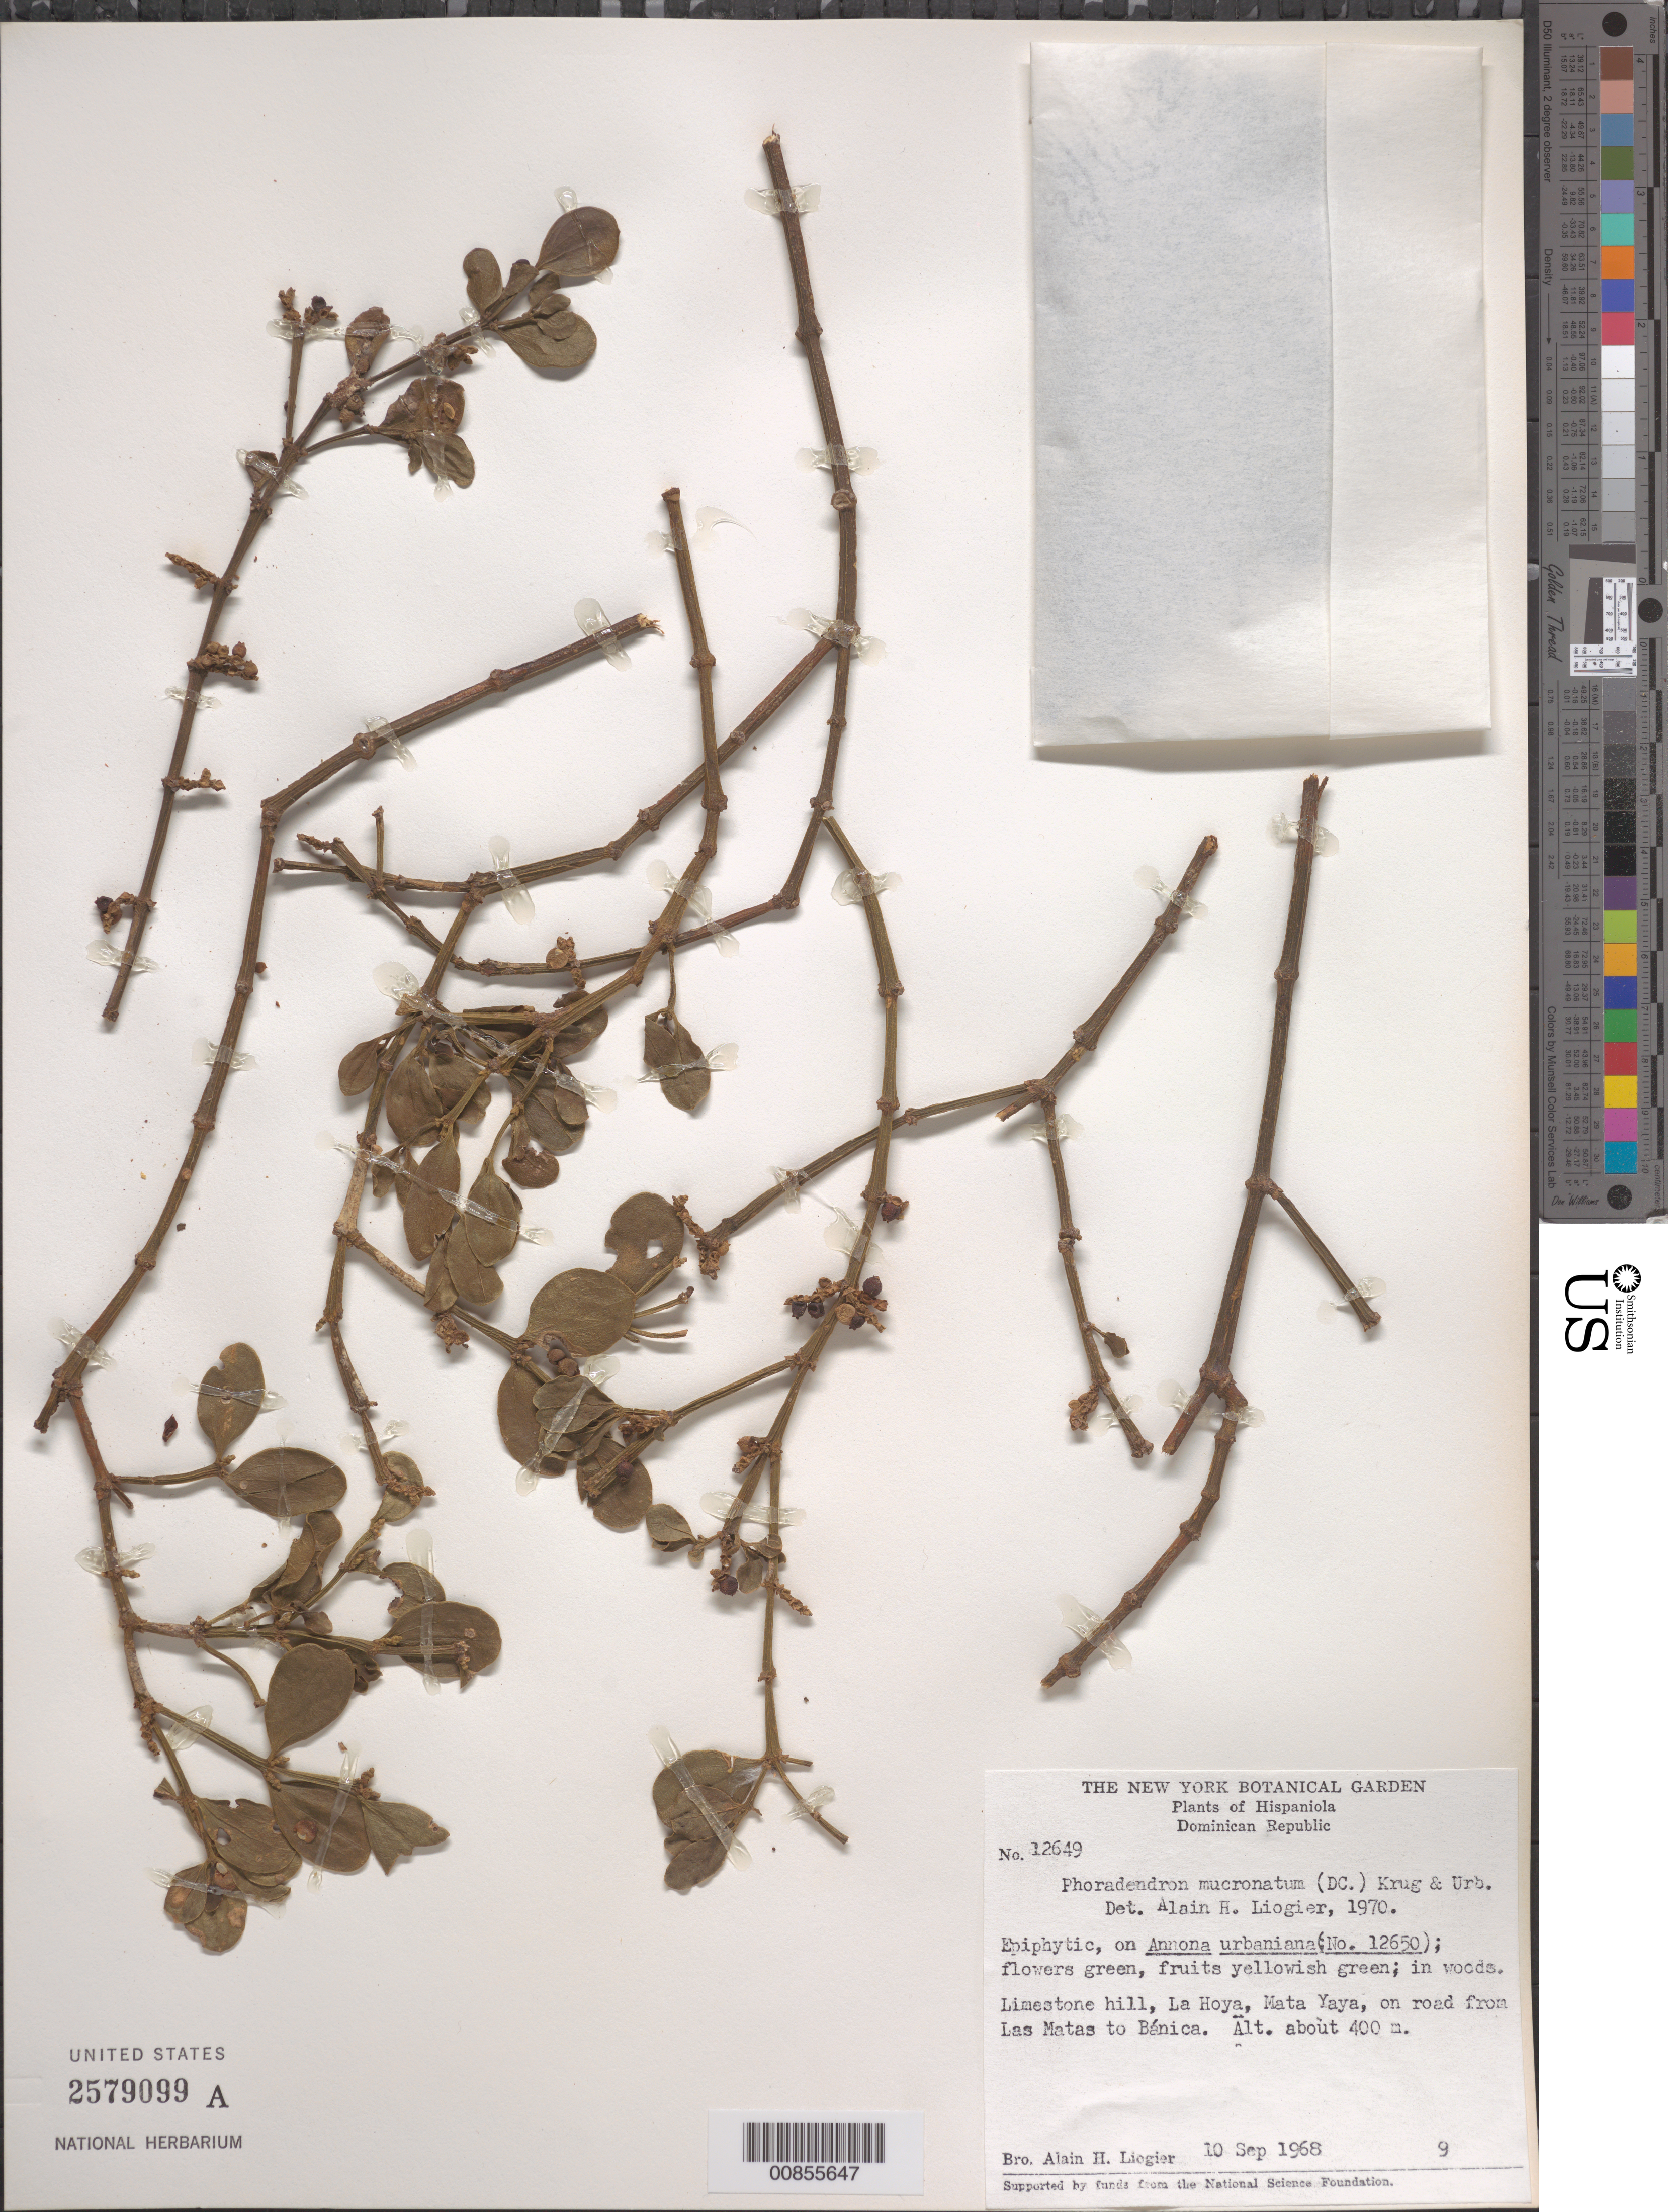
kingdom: Plantae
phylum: Tracheophyta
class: Magnoliopsida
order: Santalales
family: Viscaceae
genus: Phoradendron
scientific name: Phoradendron mucronatum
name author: (DC.) Krug & Urb.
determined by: Liogier, Alain H.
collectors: A. H. Liogier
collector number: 12649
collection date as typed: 10 Sep 1968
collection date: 1968-09-10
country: Dominican Republic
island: Hispaniola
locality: La Hoya, Mata Yaya, on road from Las Matas to Bánica.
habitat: On Annona urbaniana (No. 12650). In woods. Limestone hill.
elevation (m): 400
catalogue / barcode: US 2579099A